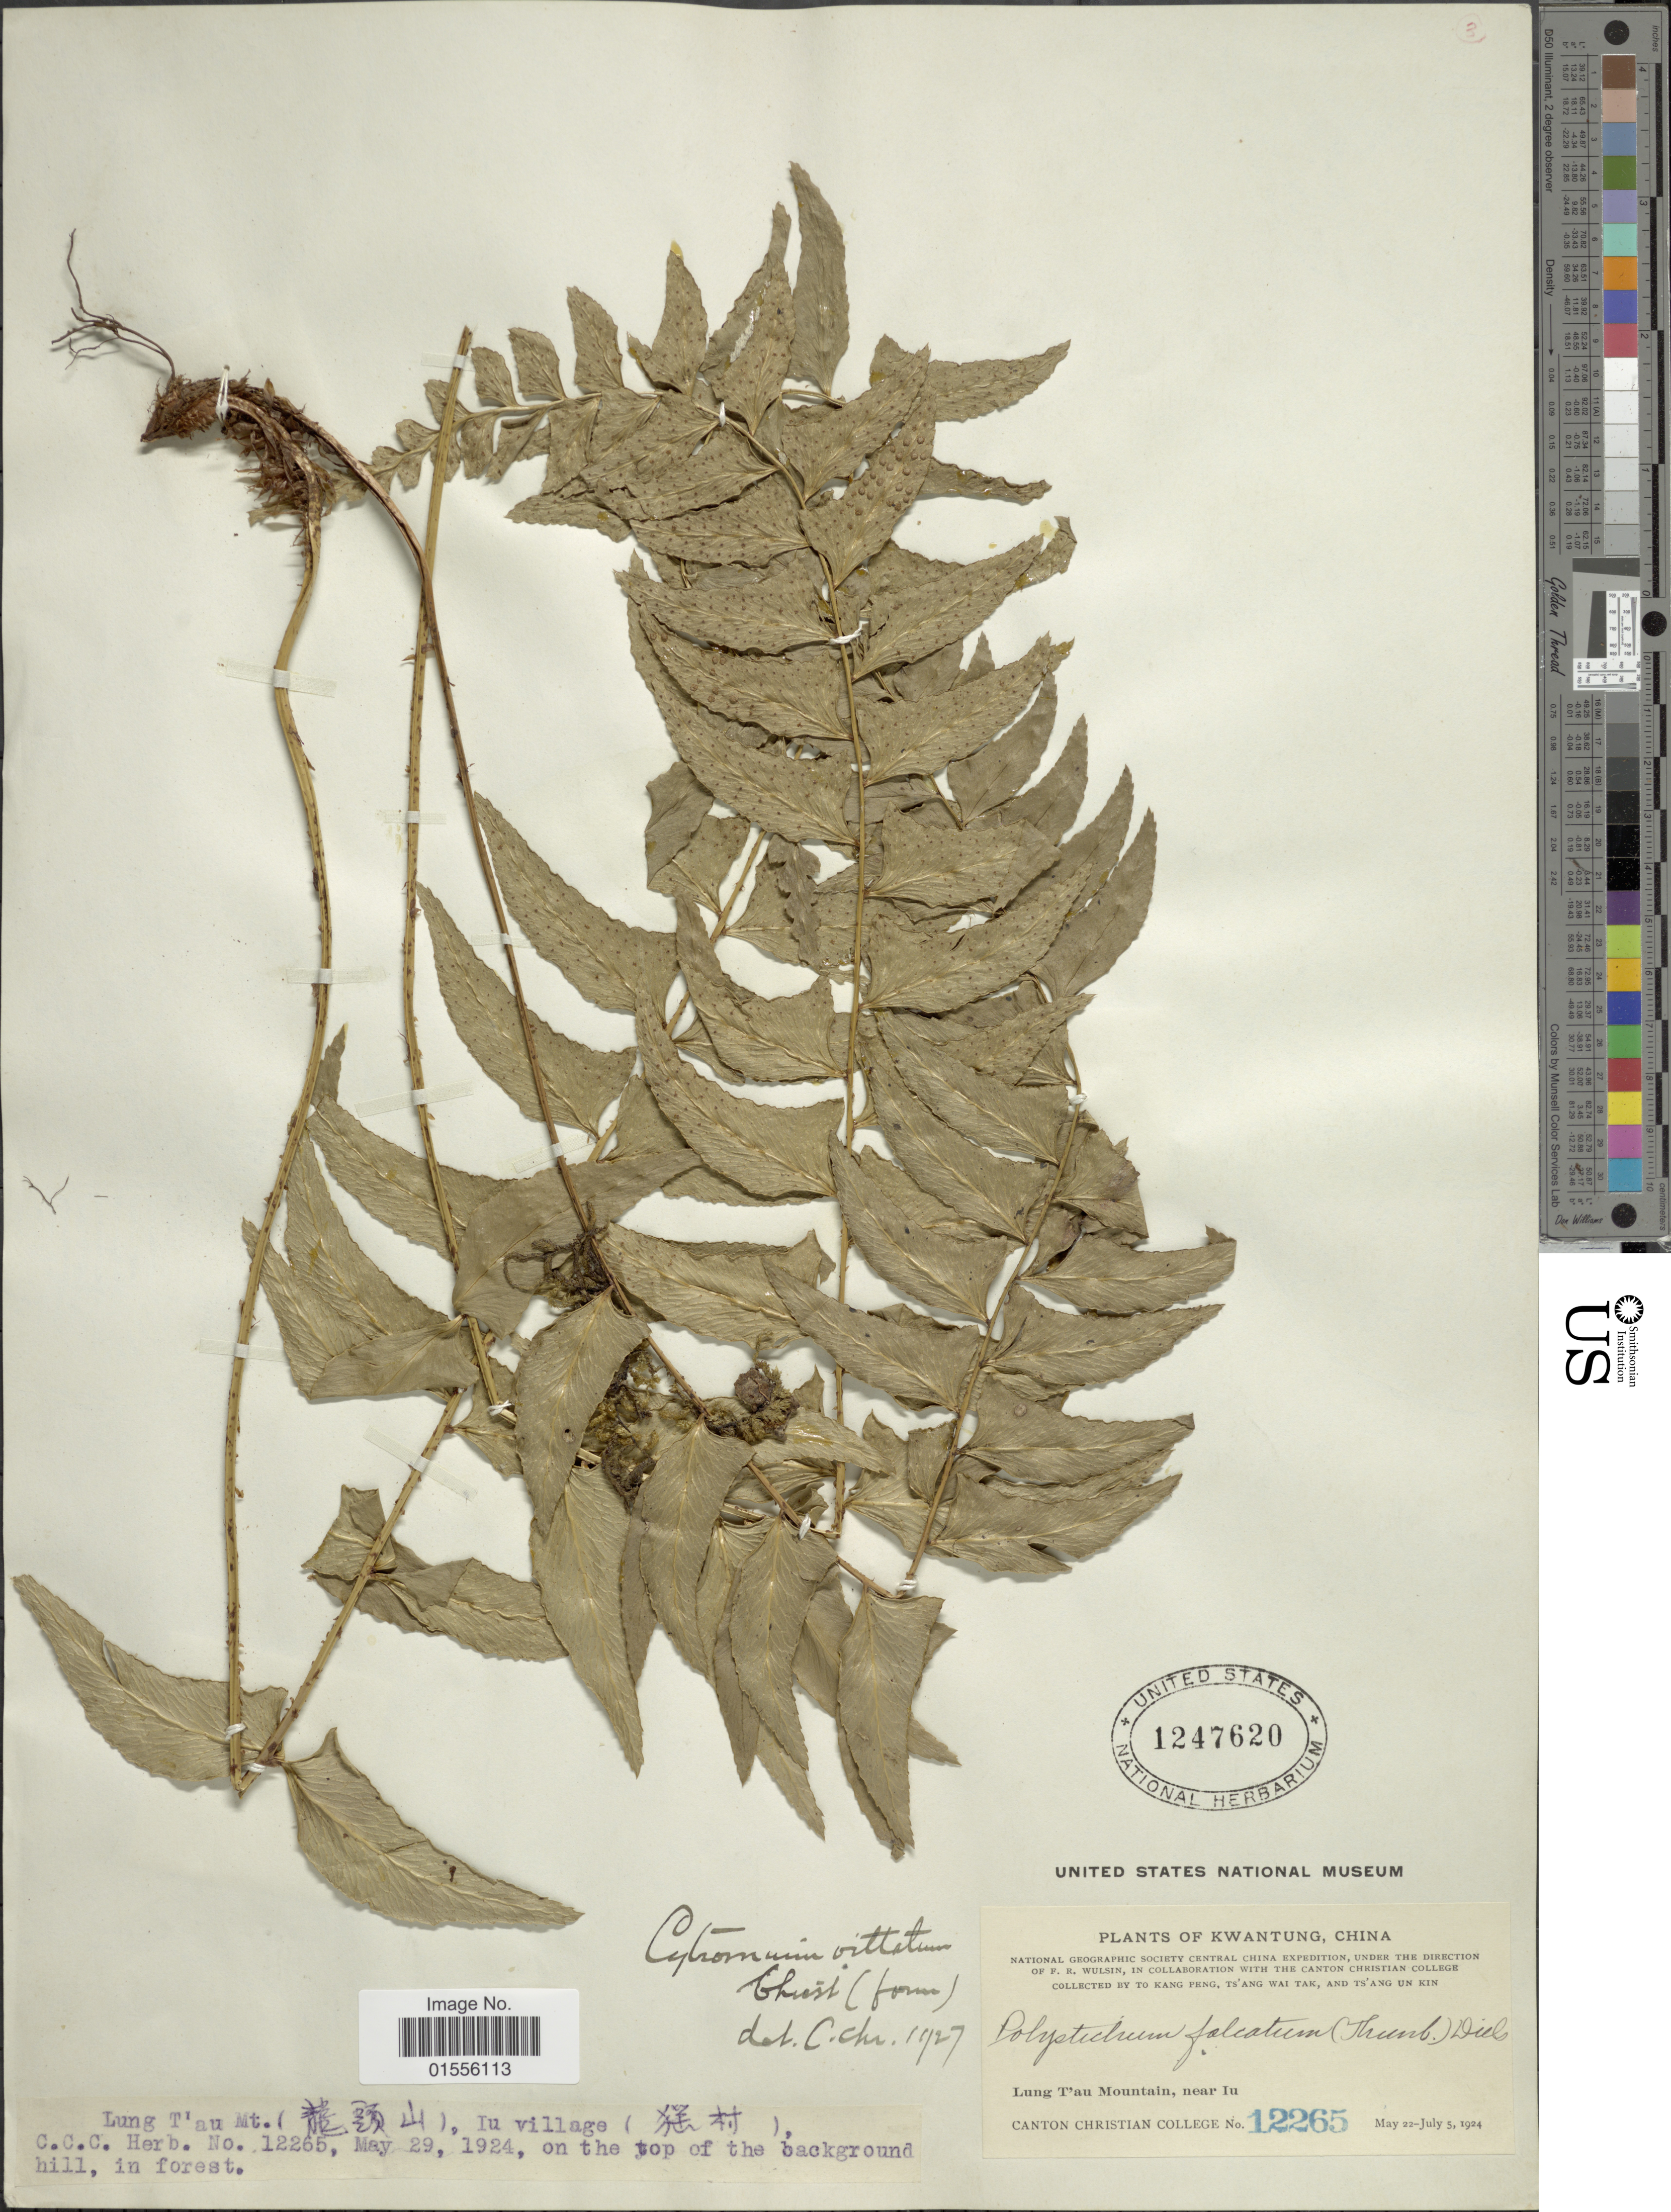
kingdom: Plantae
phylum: Tracheophyta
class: Polypodiopsida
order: Polypodiales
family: Dryopteridaceae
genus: Cyrtomium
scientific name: Cyrtomium balansae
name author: (Christ) C. Chr.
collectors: Canton Christian College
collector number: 12265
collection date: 1924-05-22/1924-07-05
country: China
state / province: Guangdong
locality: Kwangtung, Lung T'au Mountain, near Iu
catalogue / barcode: US 1247620